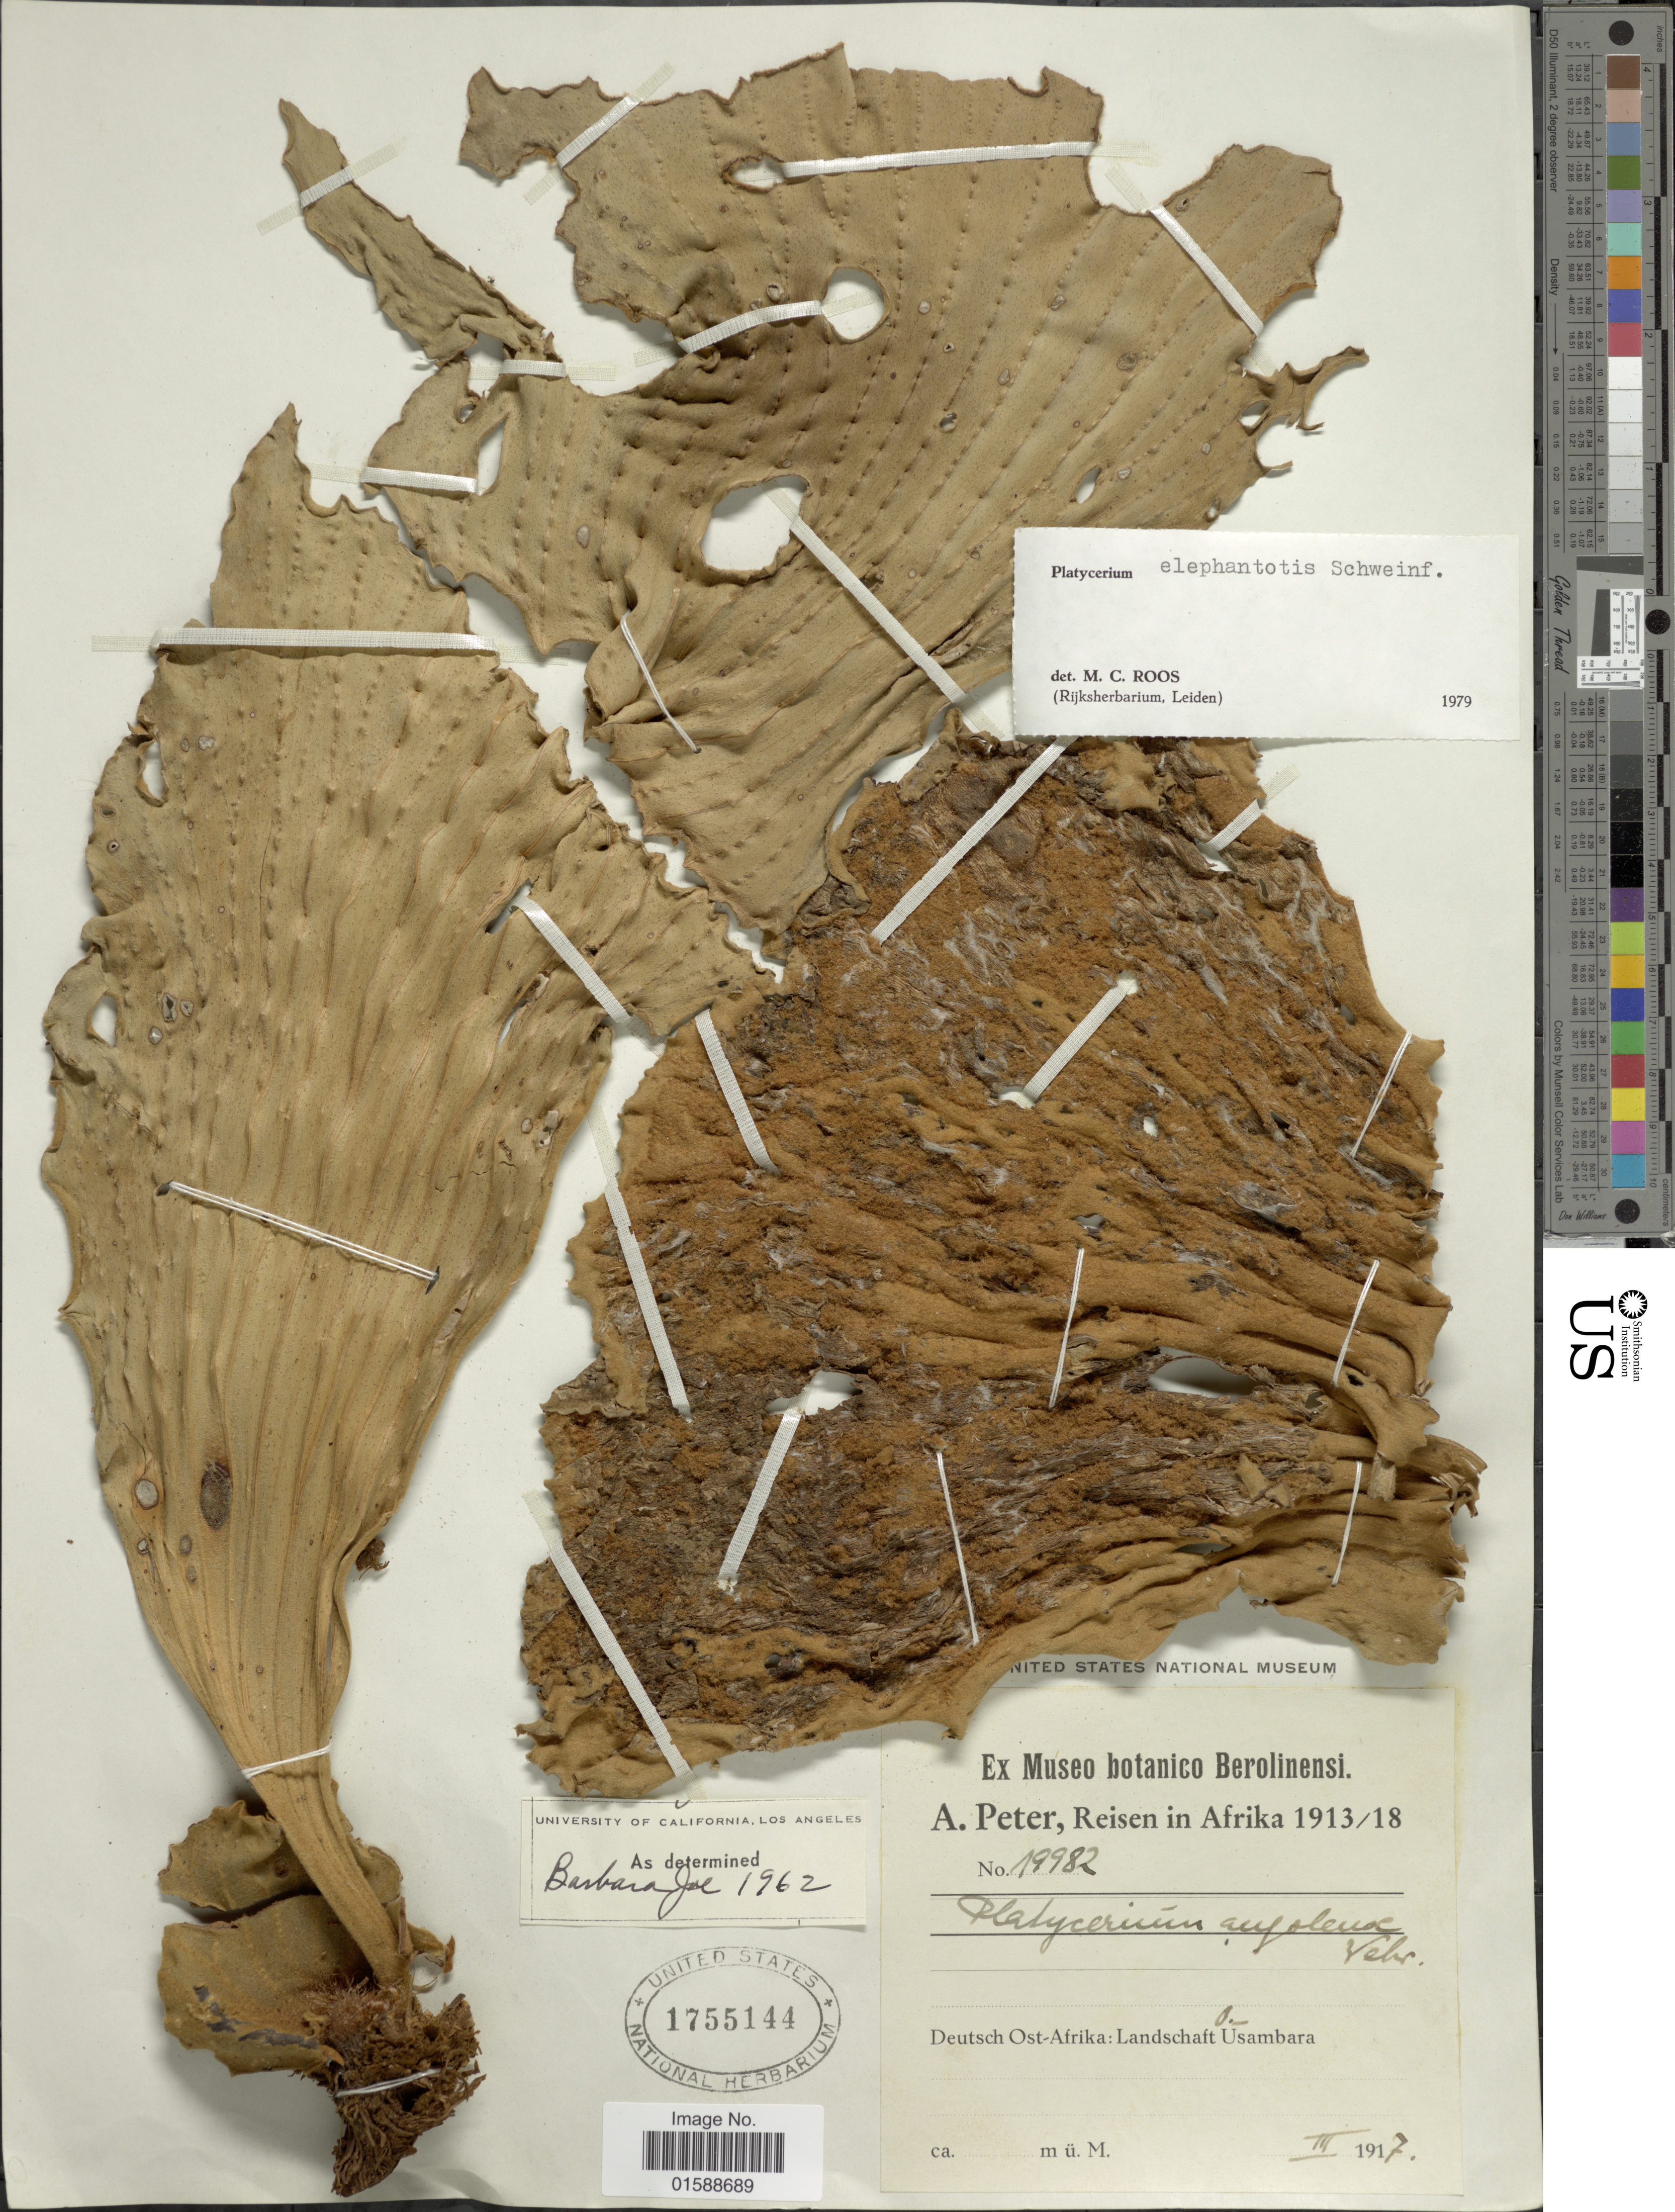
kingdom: Plantae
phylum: Tracheophyta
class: Polypodiopsida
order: Polypodiales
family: Polypodiaceae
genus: Platycerium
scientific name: Platycerium angolense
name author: Welw. ex Baker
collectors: A. Peter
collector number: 19982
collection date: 1917-03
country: Tanzania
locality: Afrika. Deutsch Ost-Afrika: Landschaft O._Usamabara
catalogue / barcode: US 1755144